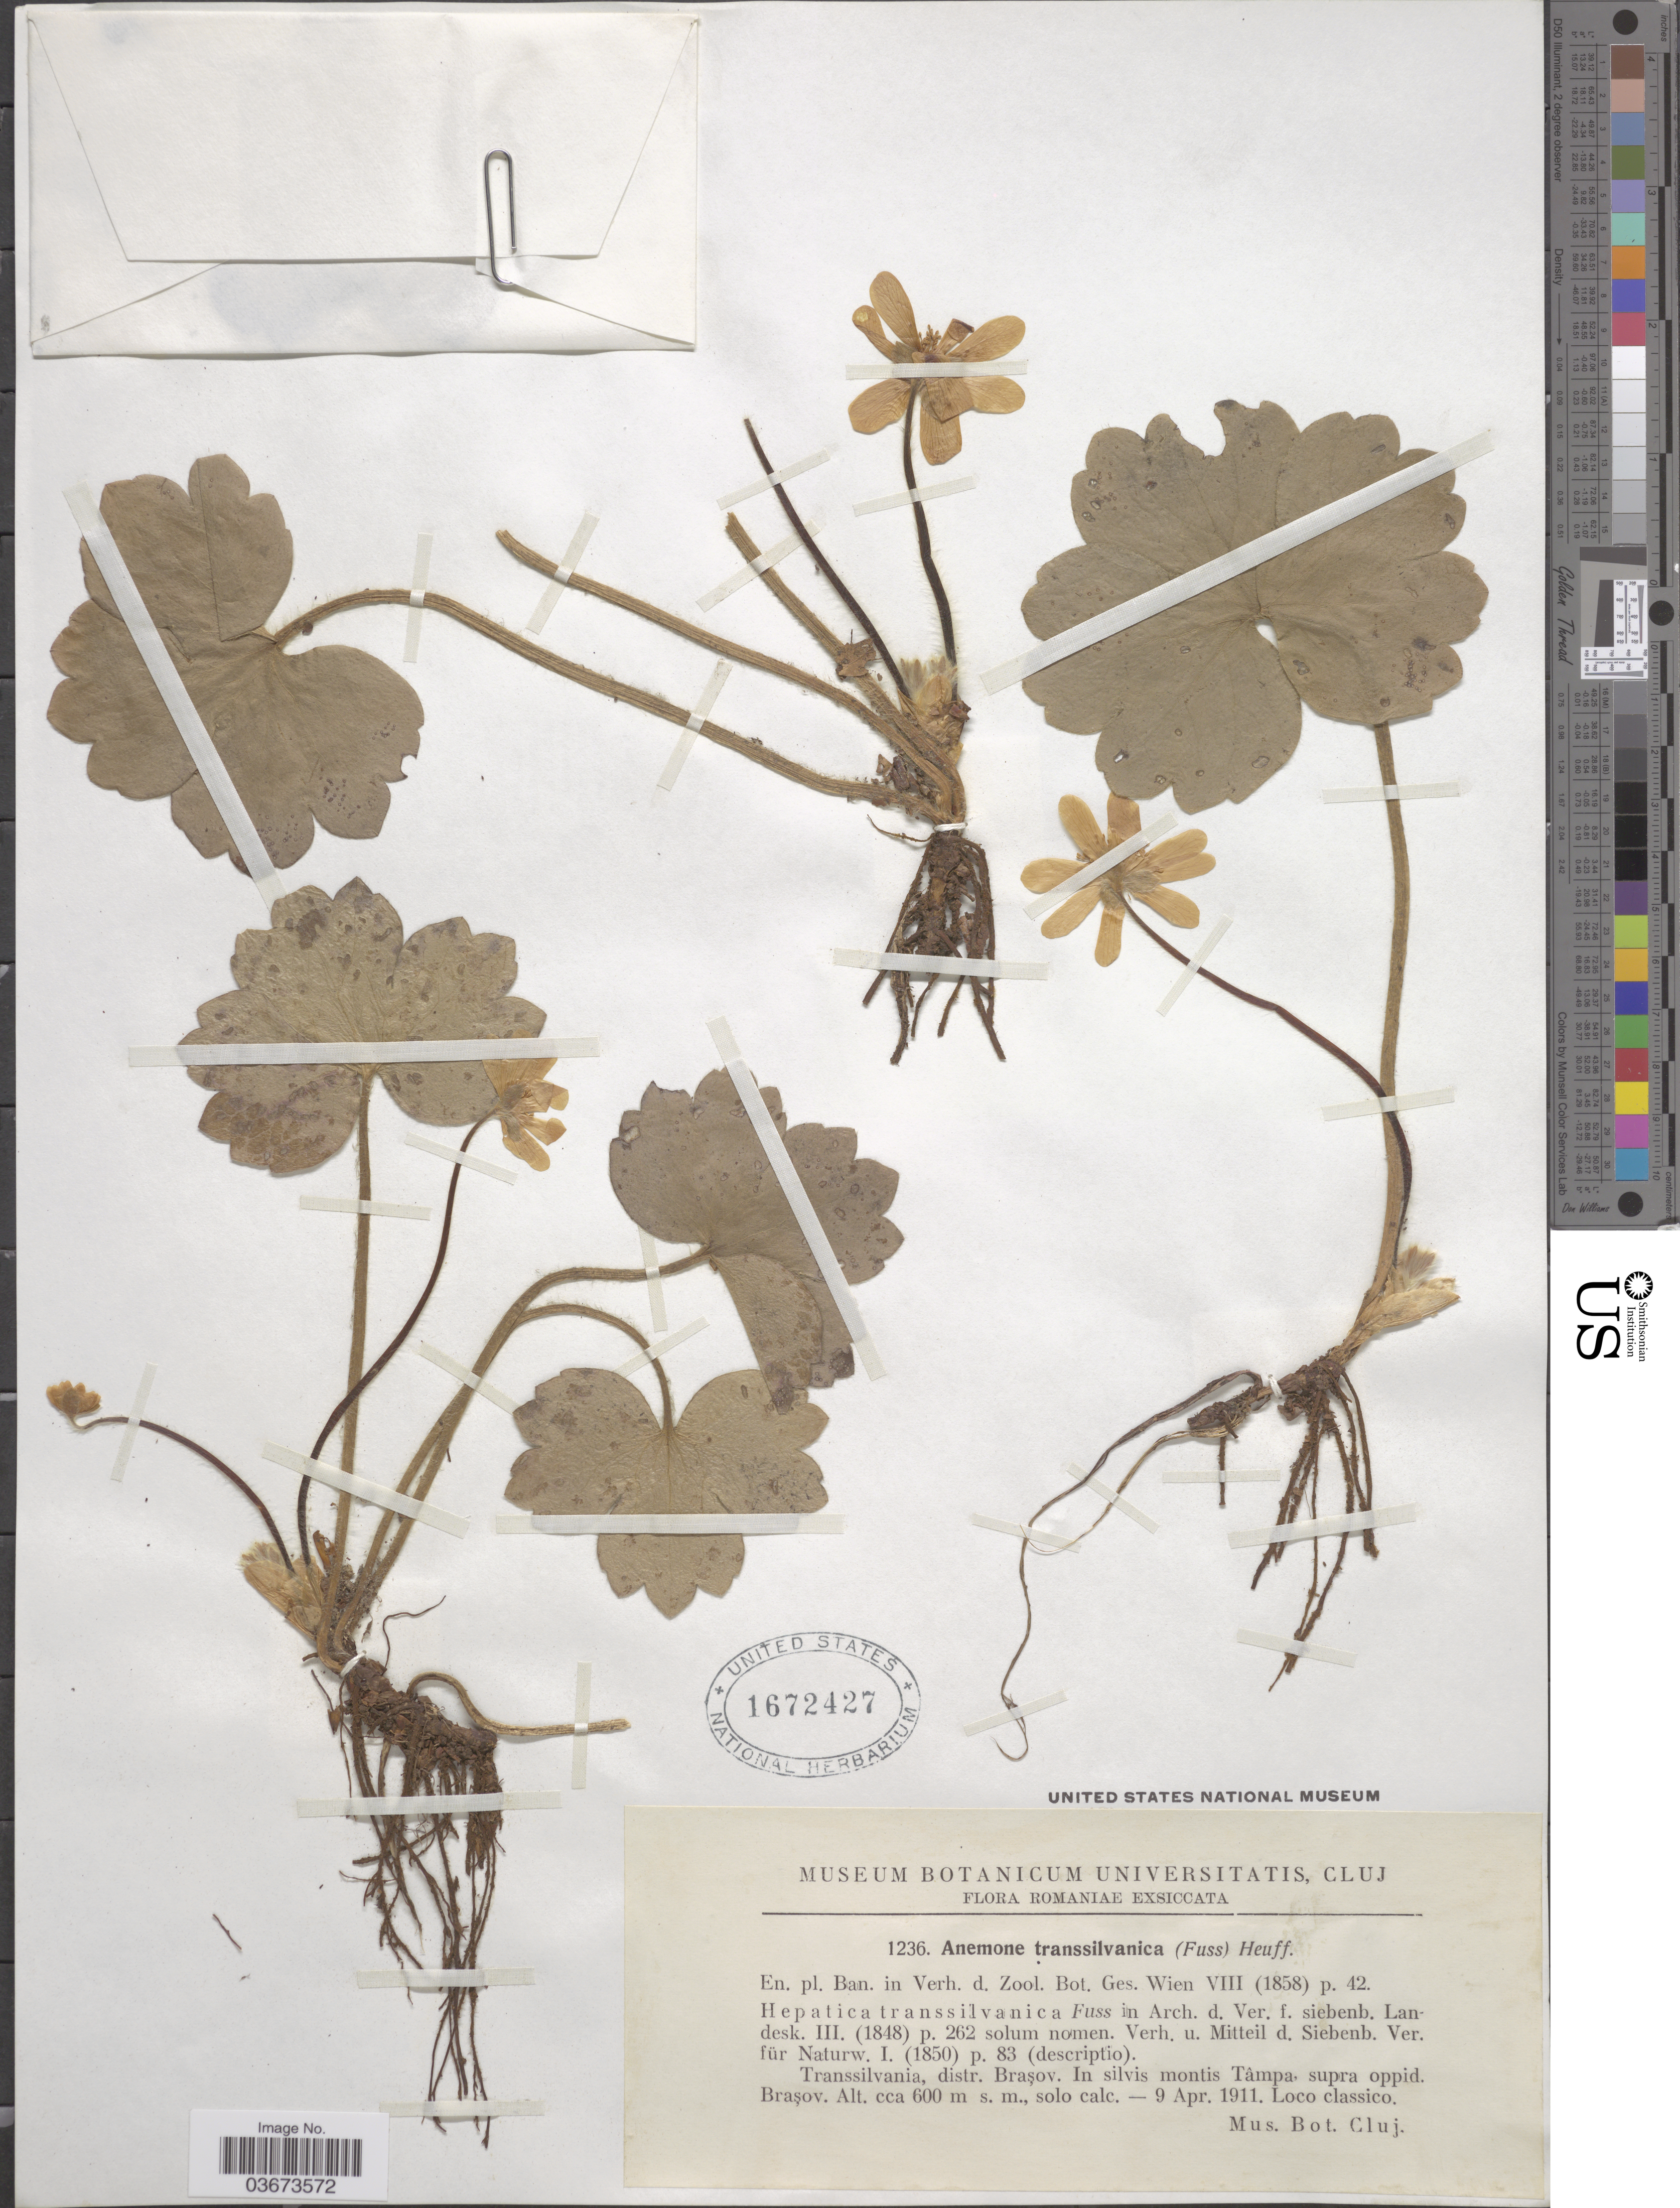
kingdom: Plantae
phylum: Tracheophyta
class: Magnoliopsida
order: Ranunculales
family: Ranunculaceae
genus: Anemone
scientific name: Anemone transsilvanica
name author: (Fuss) Heuff.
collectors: Mus. Bot. Cluj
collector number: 1236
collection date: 1911-04-09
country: Romania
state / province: Brasov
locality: Transsilvania, distr. Braşov. In silvis montis Tâmpa, supra oppid. Braşov.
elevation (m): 600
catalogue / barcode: US 1672427